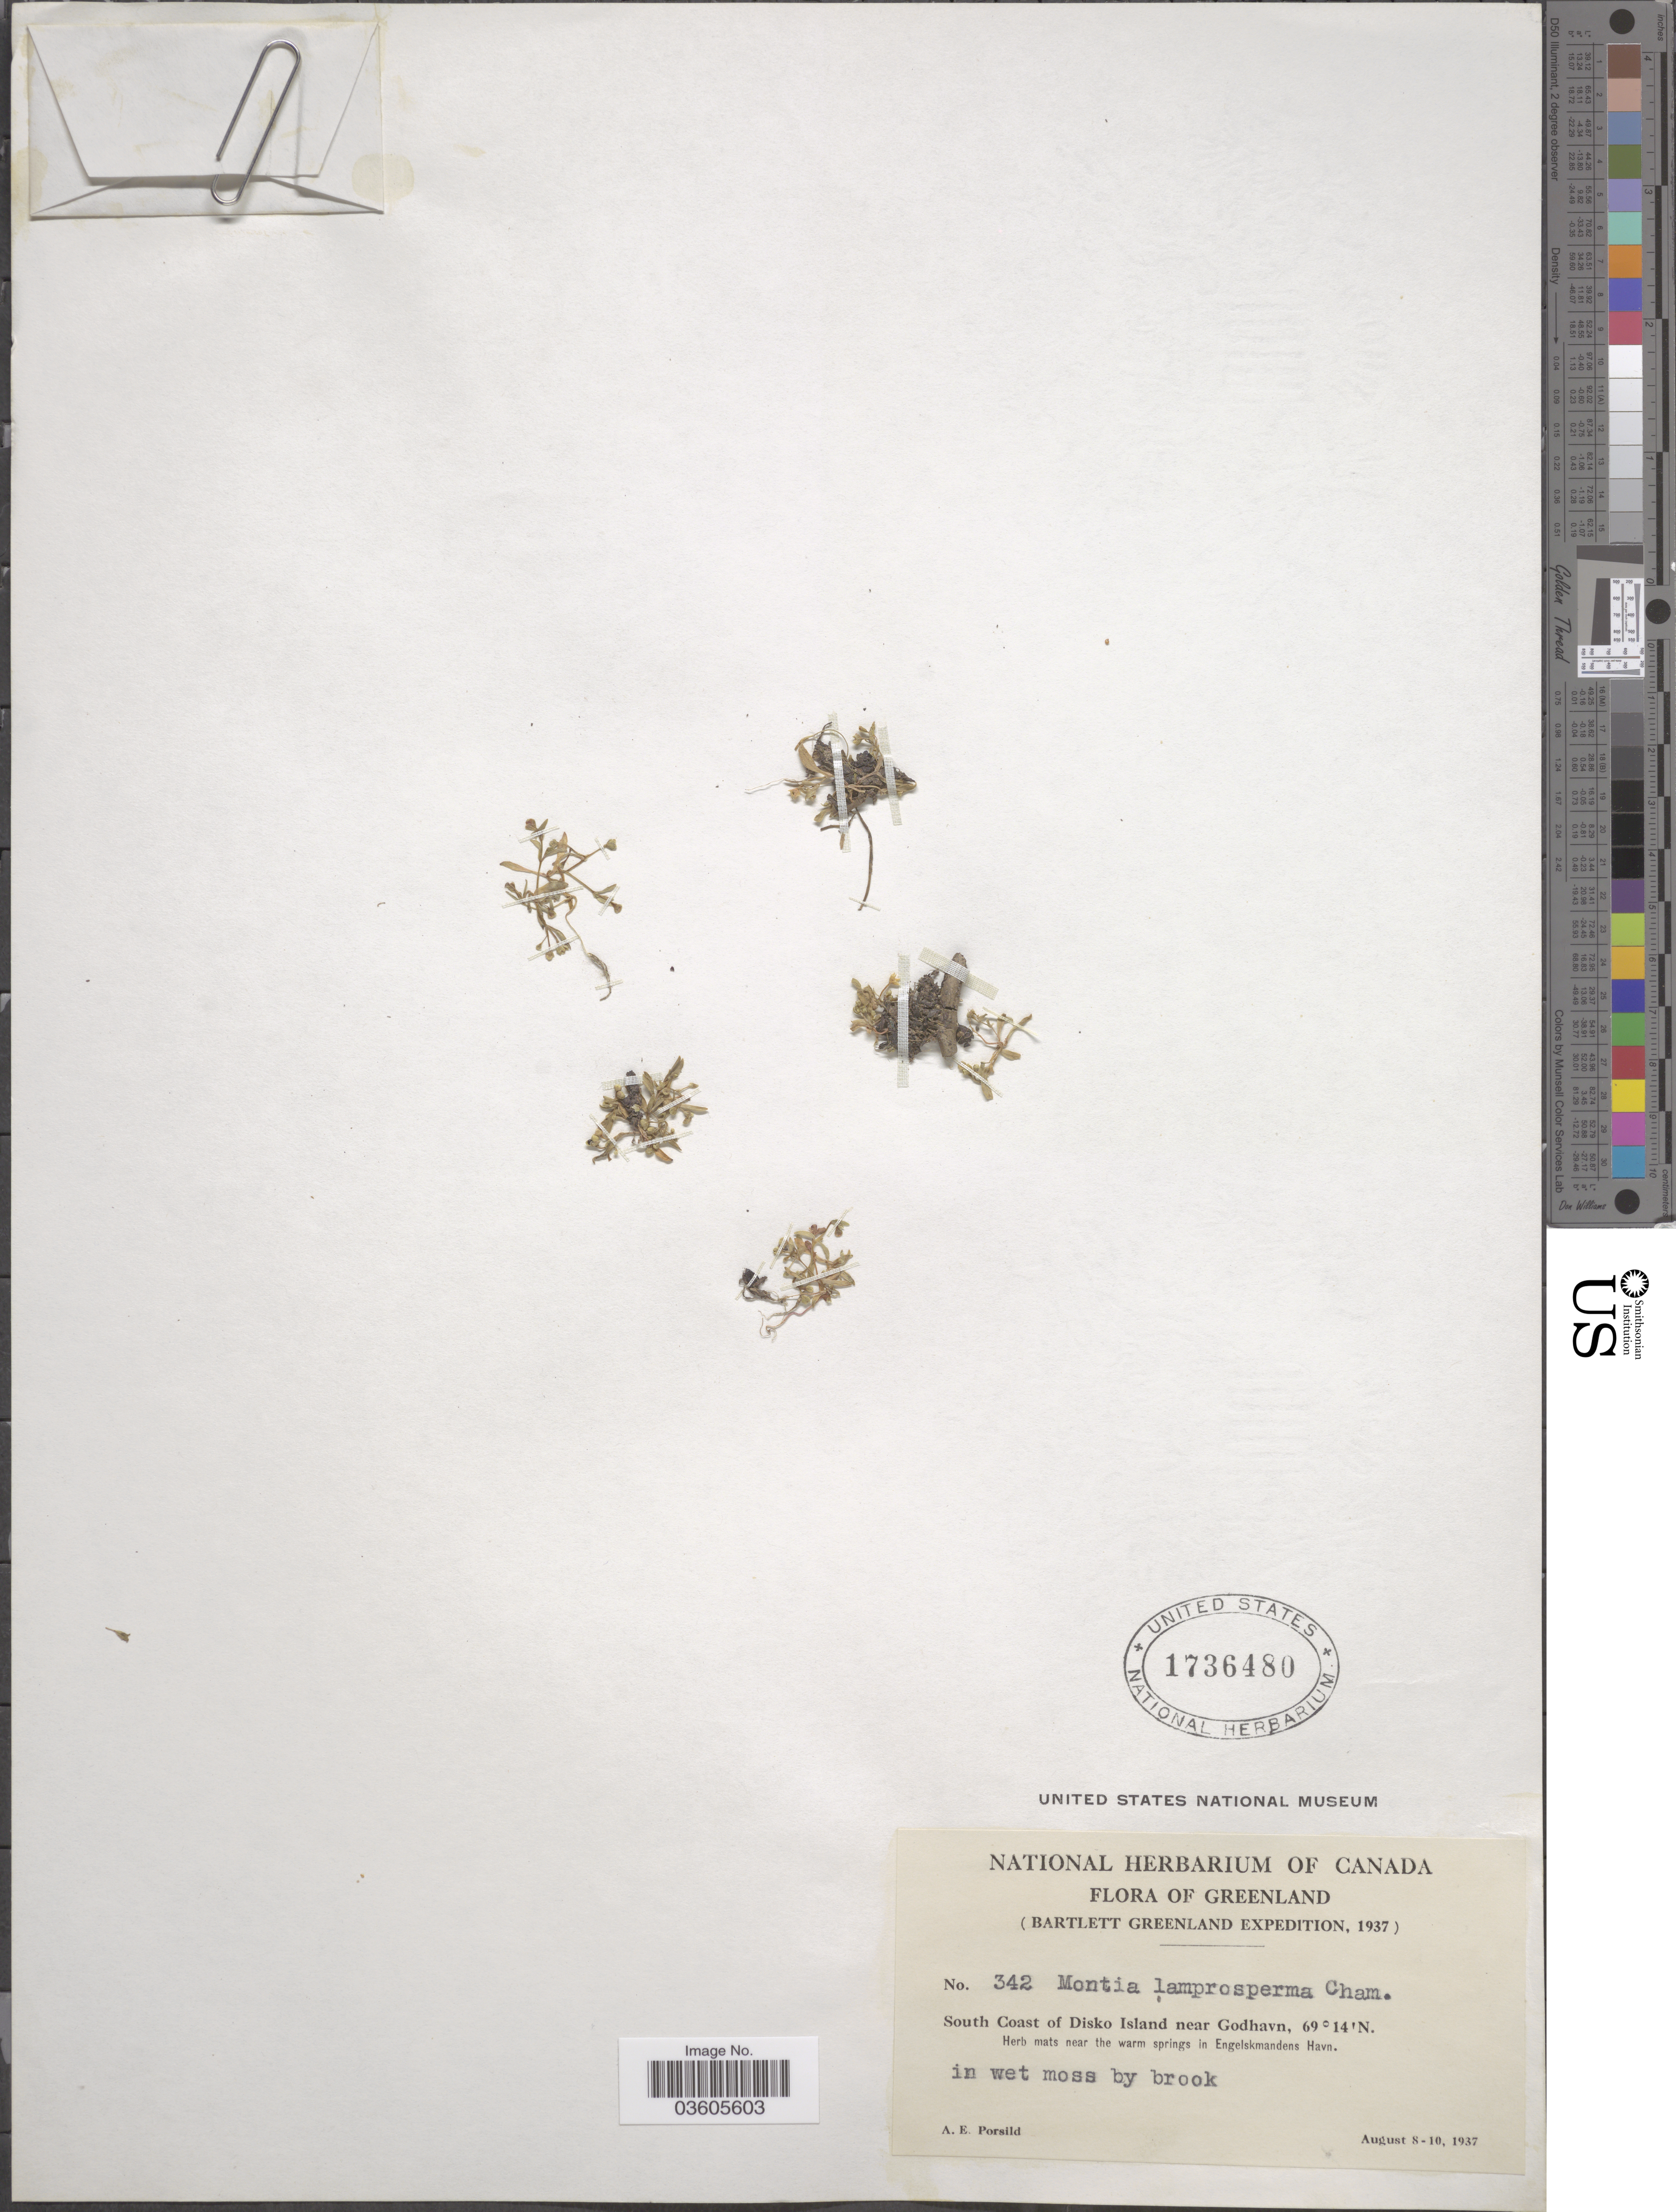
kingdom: Plantae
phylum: Tracheophyta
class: Magnoliopsida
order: Caryophyllales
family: Montiaceae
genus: Montia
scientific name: Montia lamprosperma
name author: Cham.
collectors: A. E. Porsild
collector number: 342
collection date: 1937-08-08/1937-08-10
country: Greenland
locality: South Coast of Disko Island near Godhavn. Herb mats near the warm springs in Engelskmandes Havn.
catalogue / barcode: US 1736480